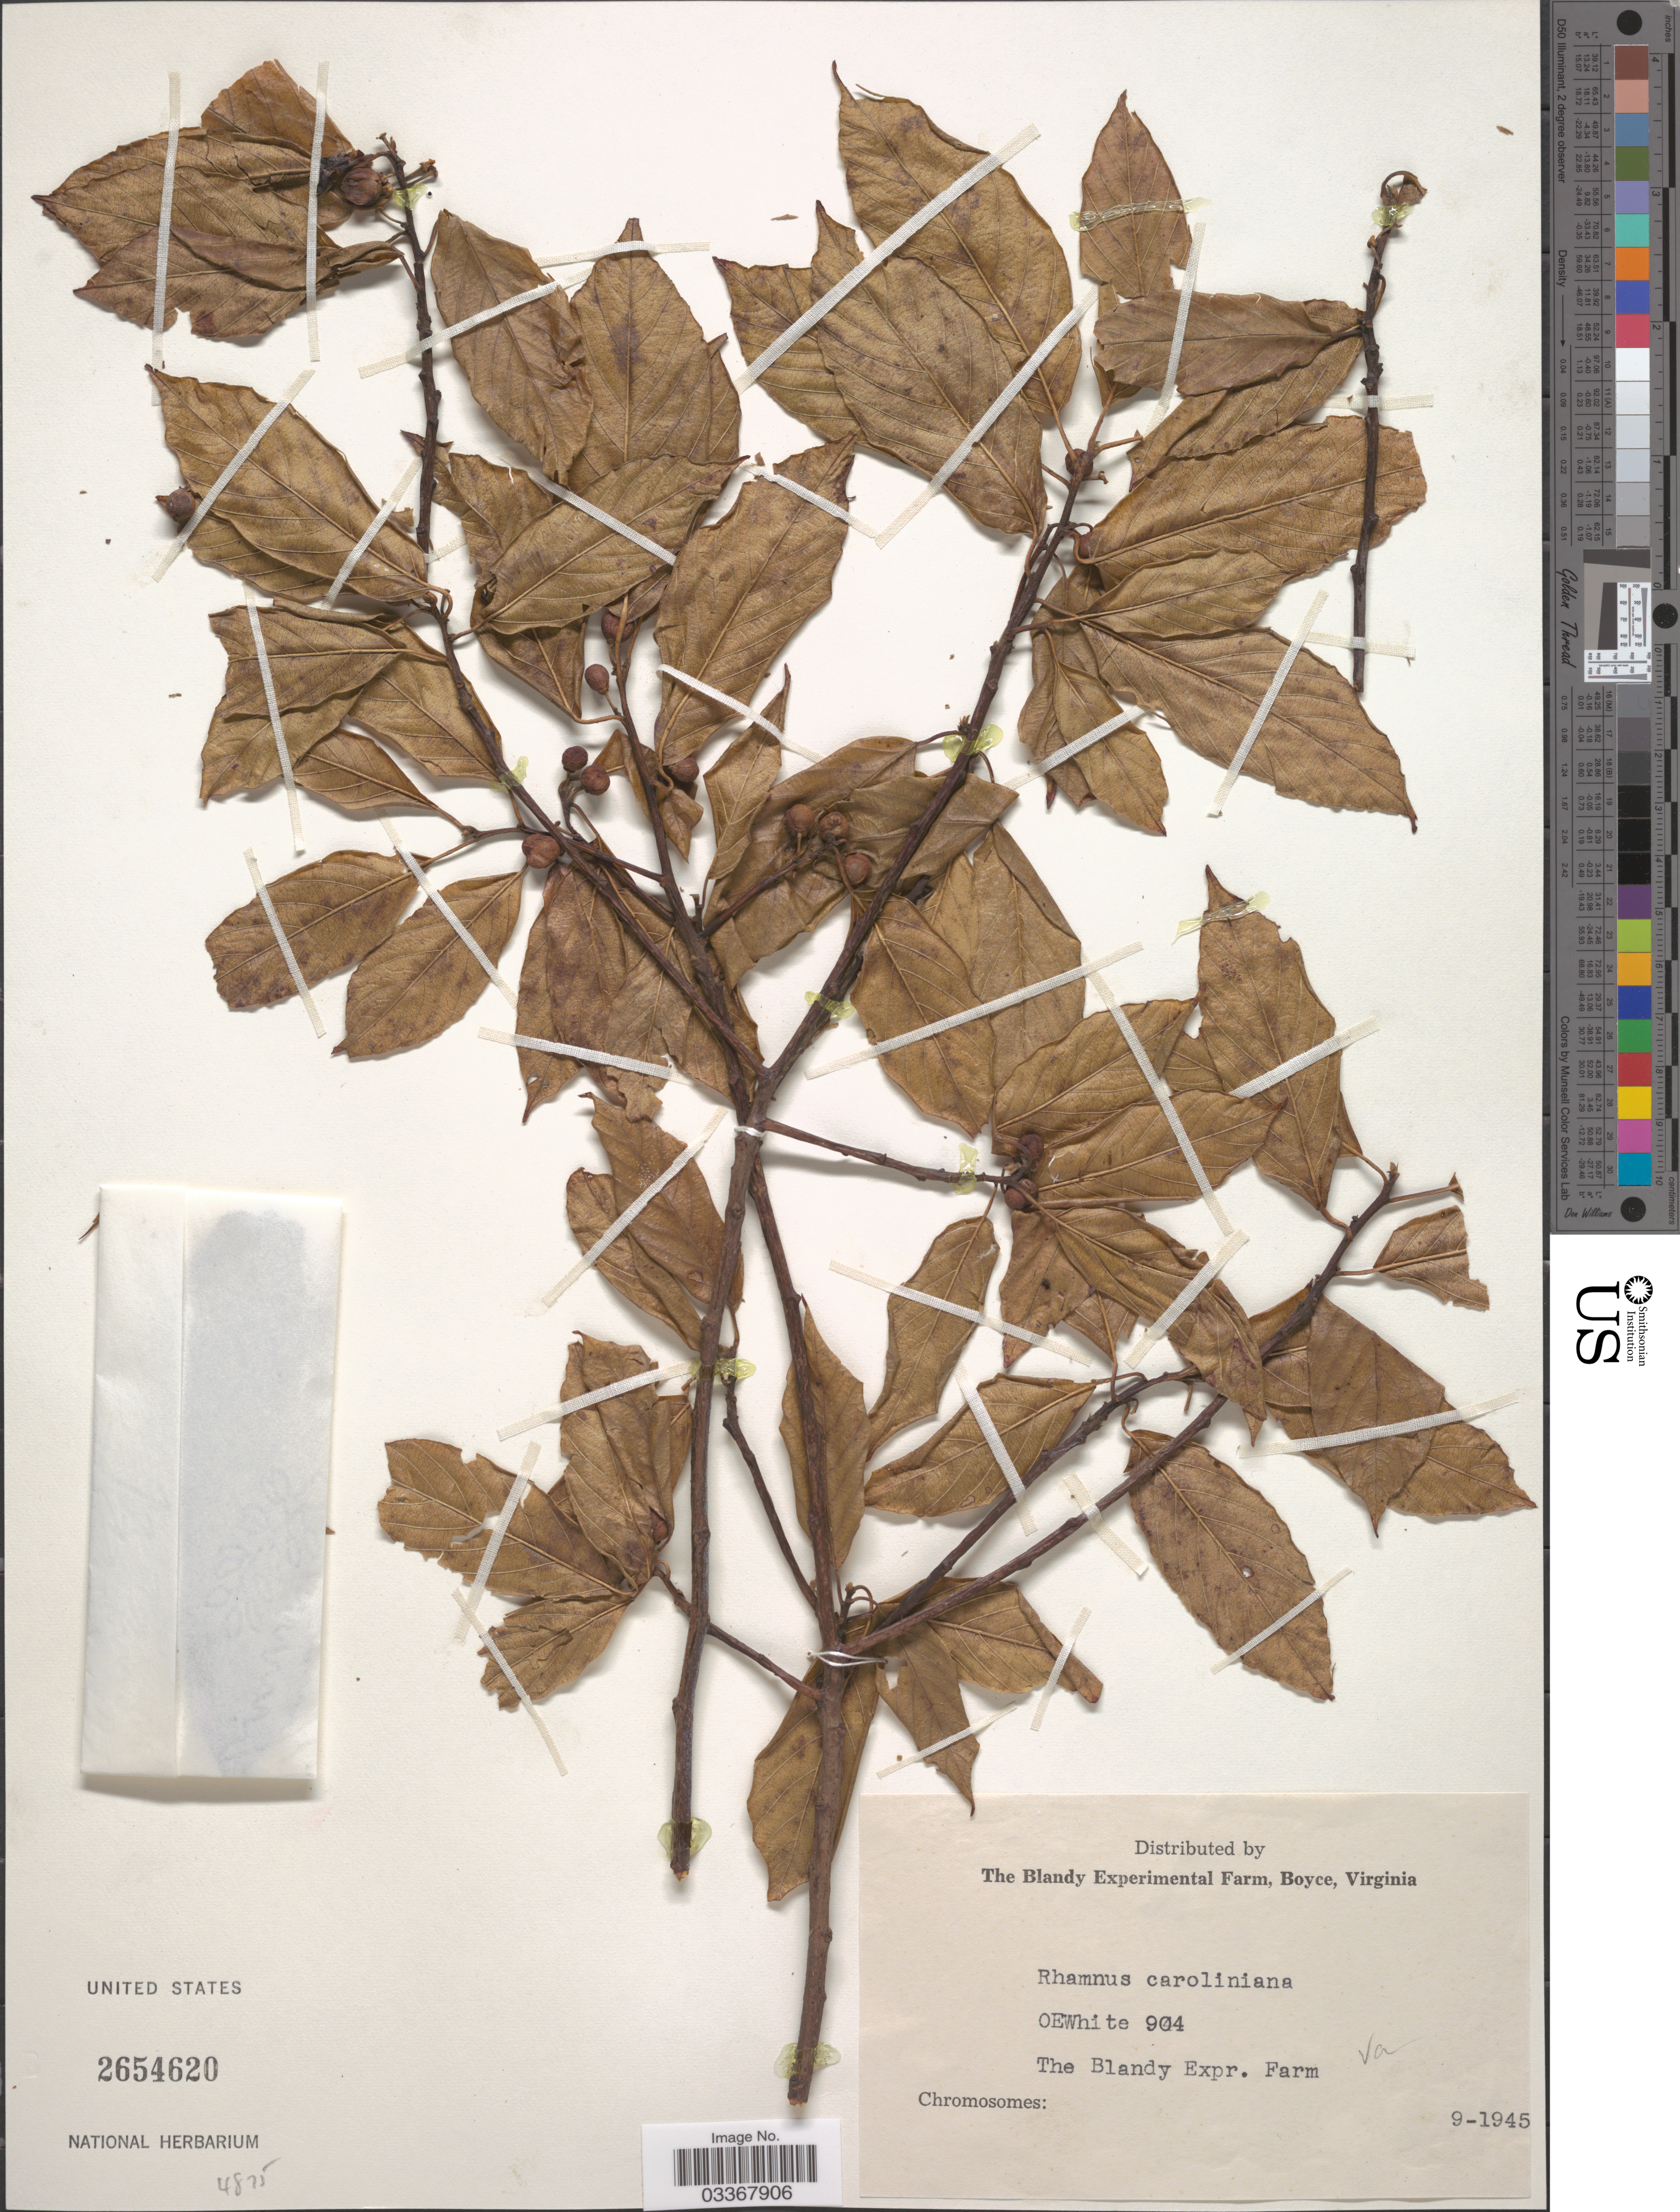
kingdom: Plantae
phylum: Tracheophyta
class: Magnoliopsida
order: Rosales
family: Rhamnaceae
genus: Frangula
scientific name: Frangula caroliniana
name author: (Walter) A. Gray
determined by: Strong, Mark T., (BOT), Smithsonian Institution - National Museum of Natural History (UNITED STATES)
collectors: O. E. White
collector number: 904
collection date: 1945-09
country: United States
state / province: Virginia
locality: The Blandy Expr. Farm.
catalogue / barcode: US 2654620